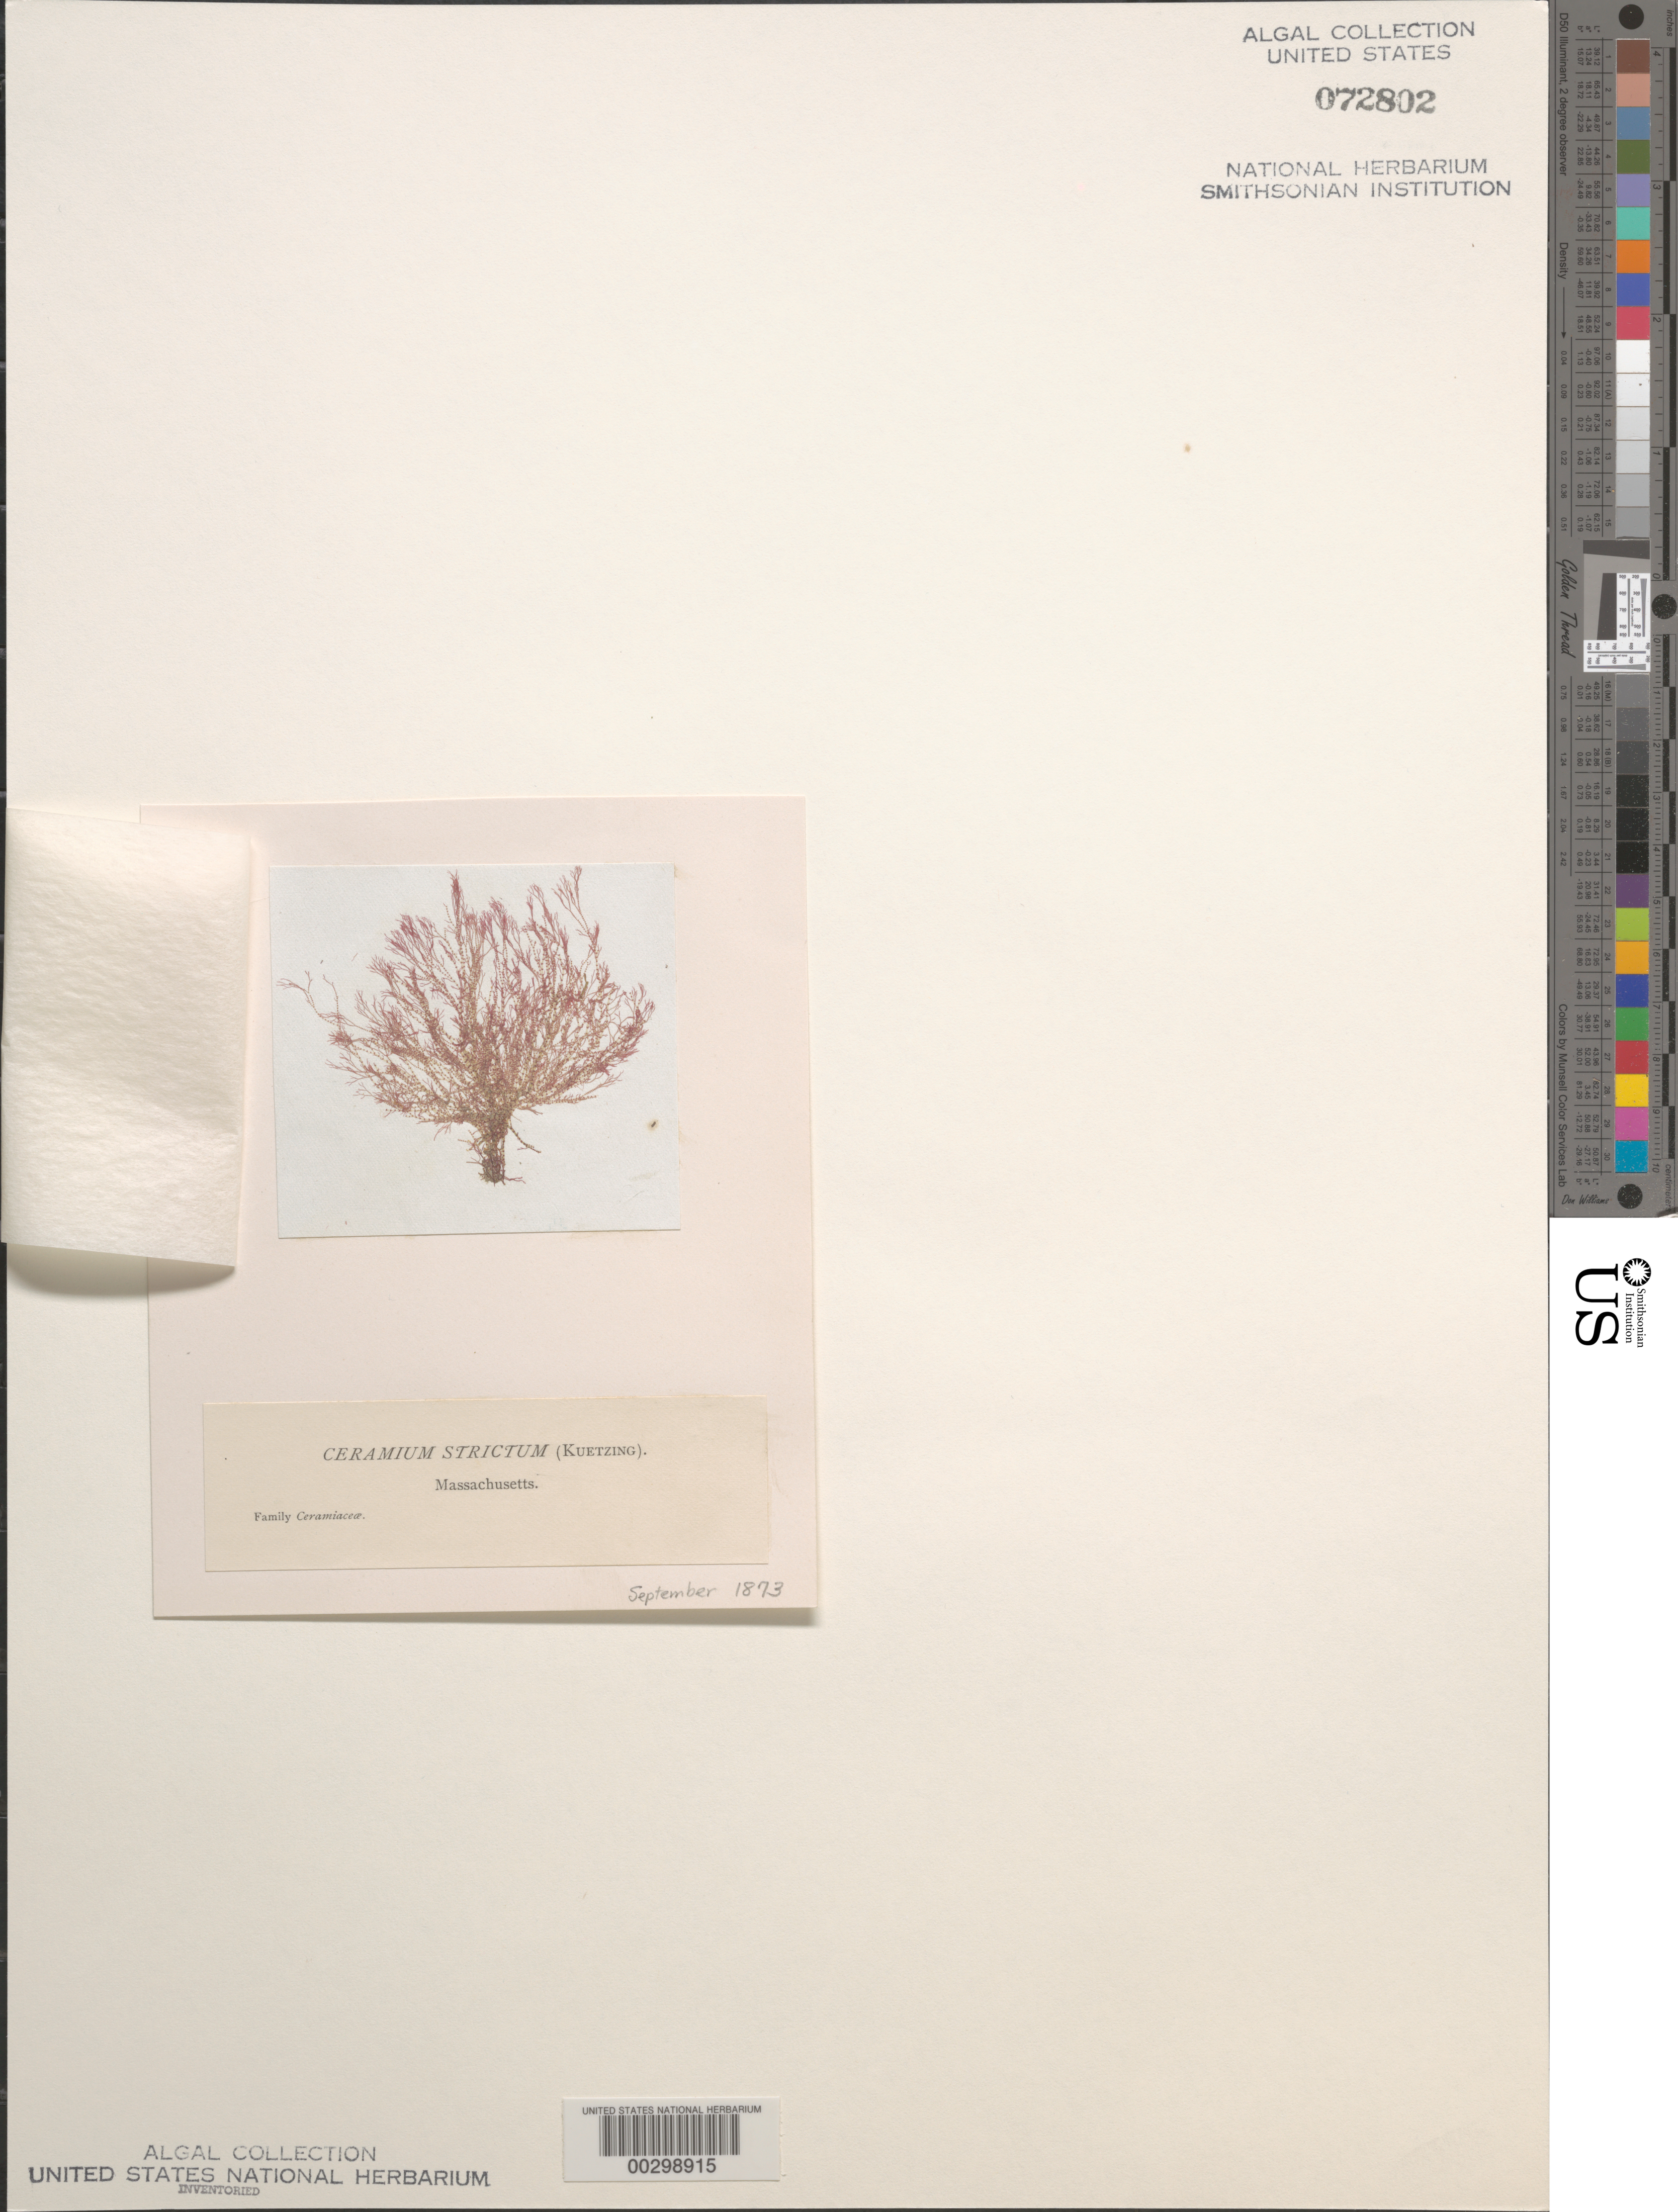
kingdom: Plantae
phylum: Rhodophyta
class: Florideophyceae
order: Ceramiales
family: Ceramiaceae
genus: Ceramium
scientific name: Ceramium strictum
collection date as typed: Sep 1873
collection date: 1873-09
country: United States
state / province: Massachusetts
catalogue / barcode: US 72802